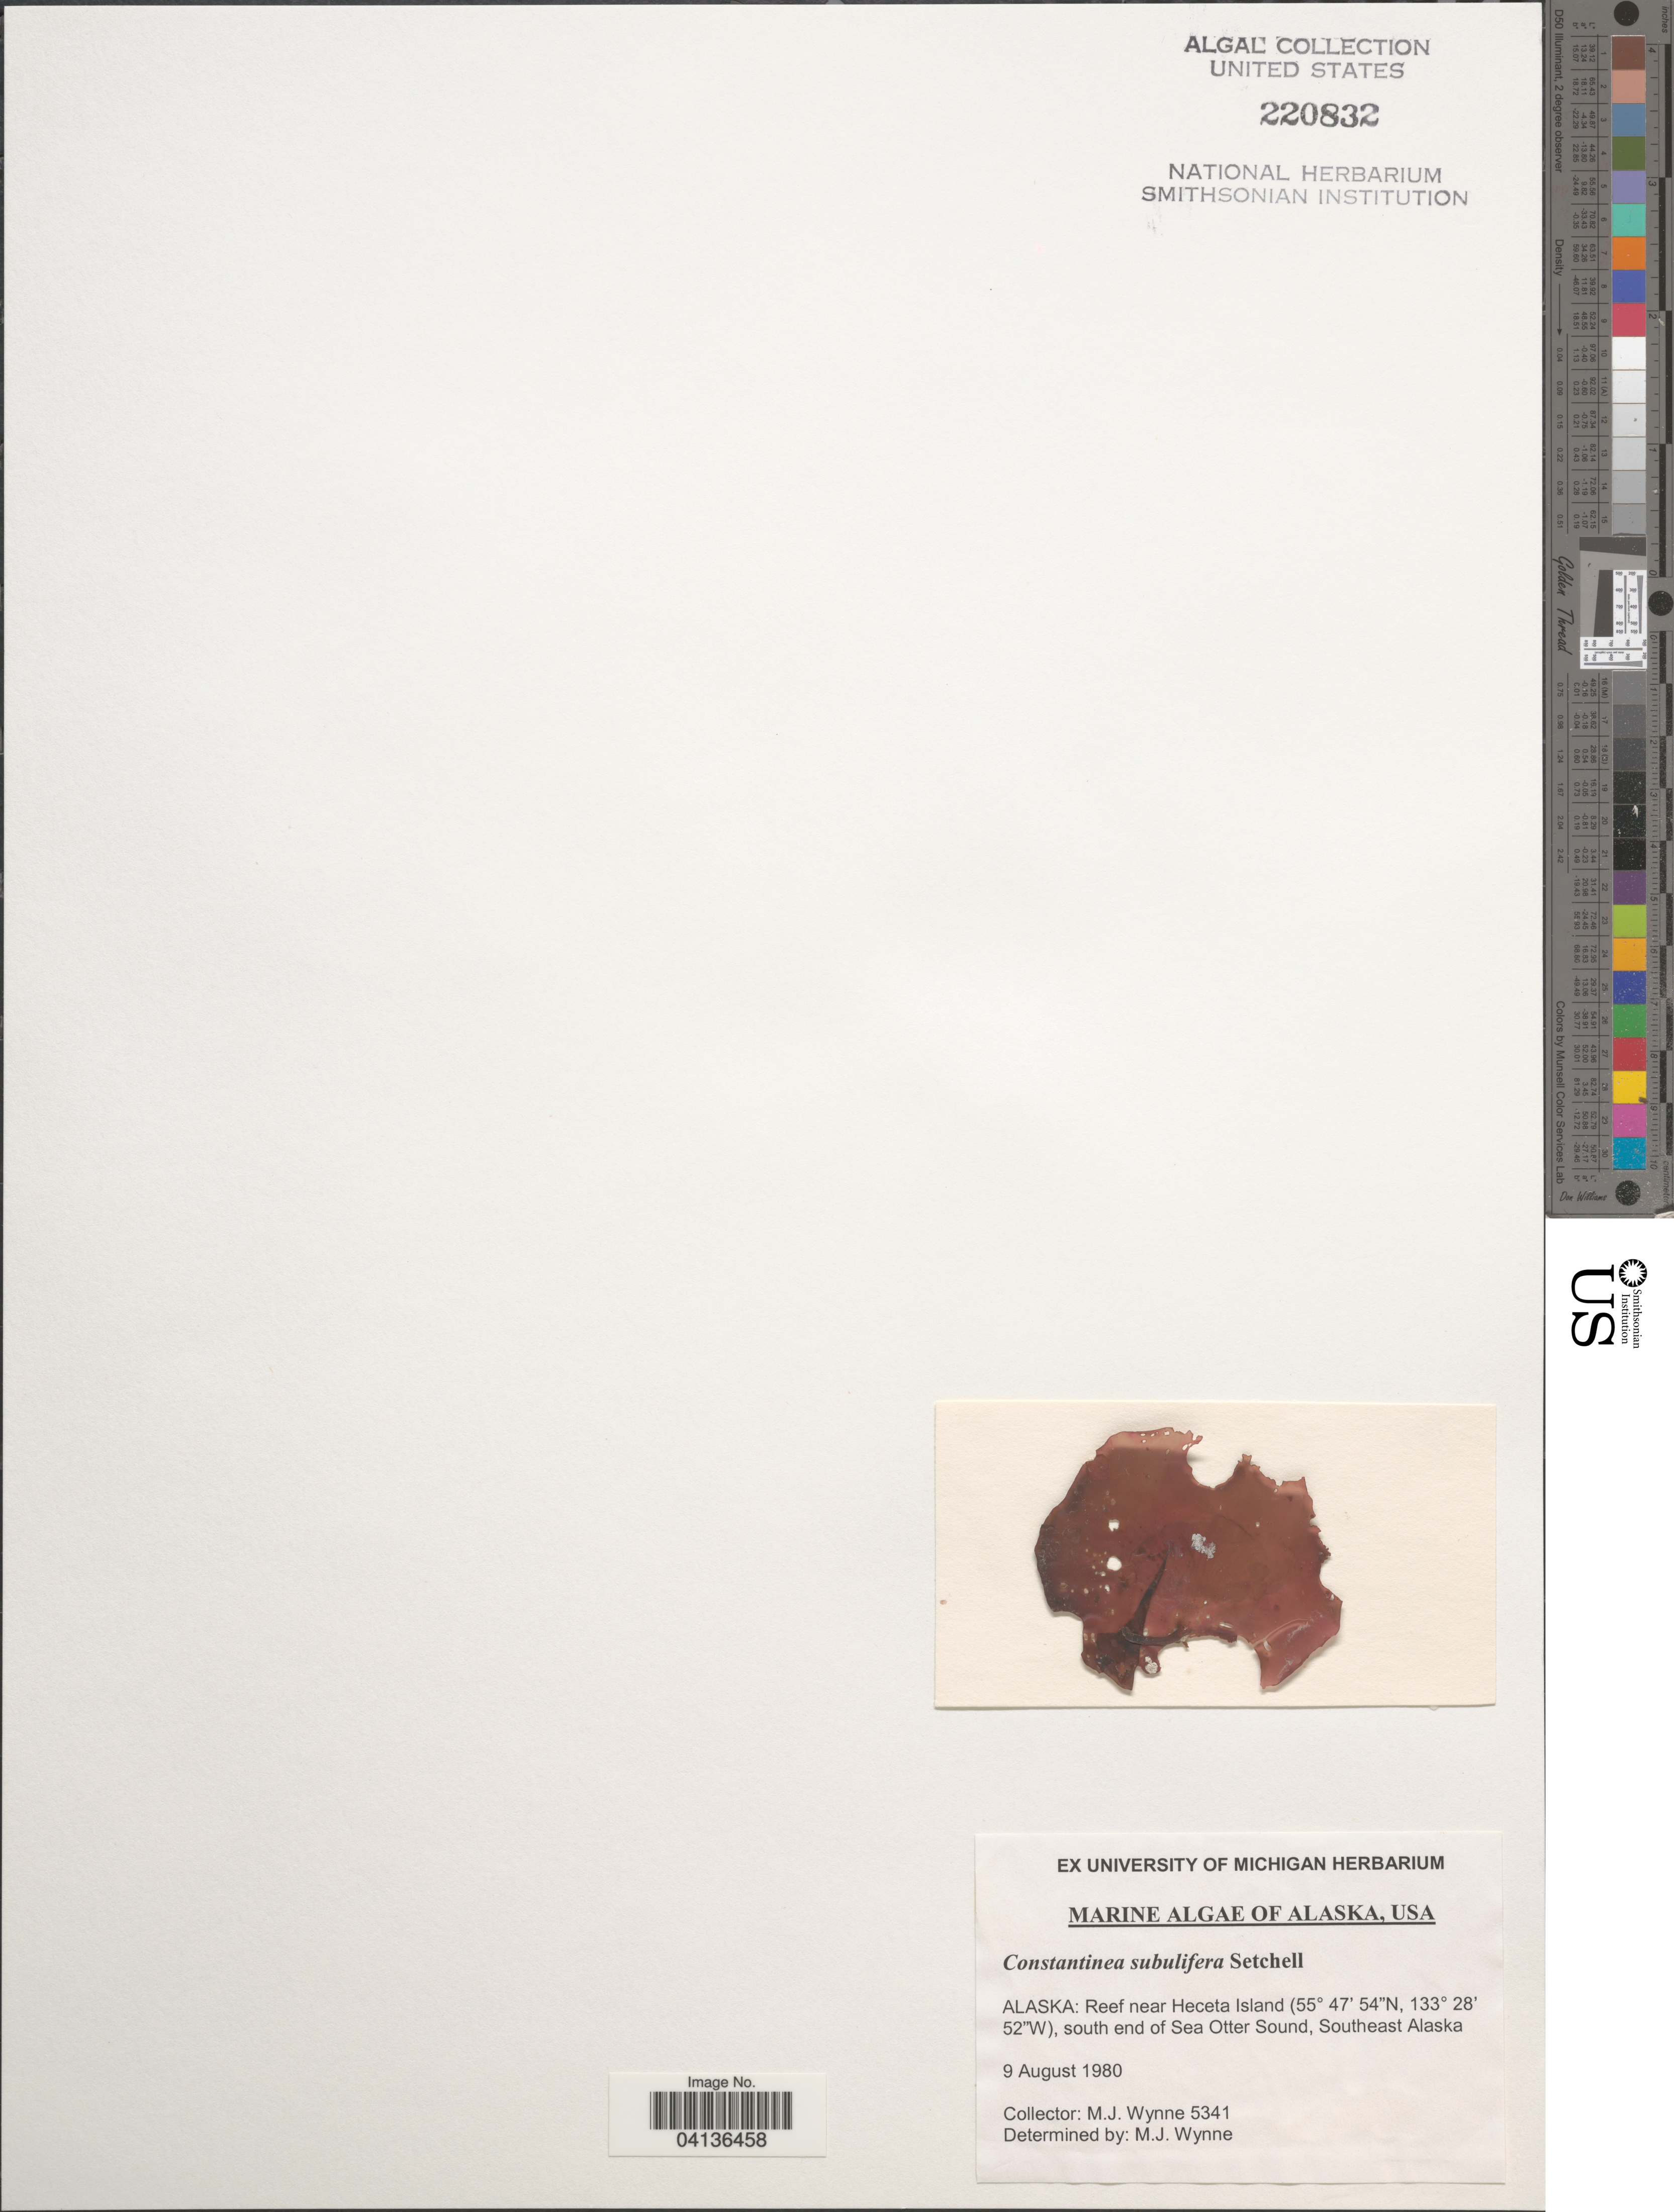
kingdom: Plantae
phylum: Rhodophyta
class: Florideophyceae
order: Gigartinales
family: Dumontiaceae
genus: Constantinea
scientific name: Constantinea subulifera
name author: Setch.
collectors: M.J. Wynne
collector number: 5341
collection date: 1980-08-09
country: United States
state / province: Alaska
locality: Reef near Heceta Island, south end of Sea Otter Sound, Southeast Alaska.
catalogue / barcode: US 220832